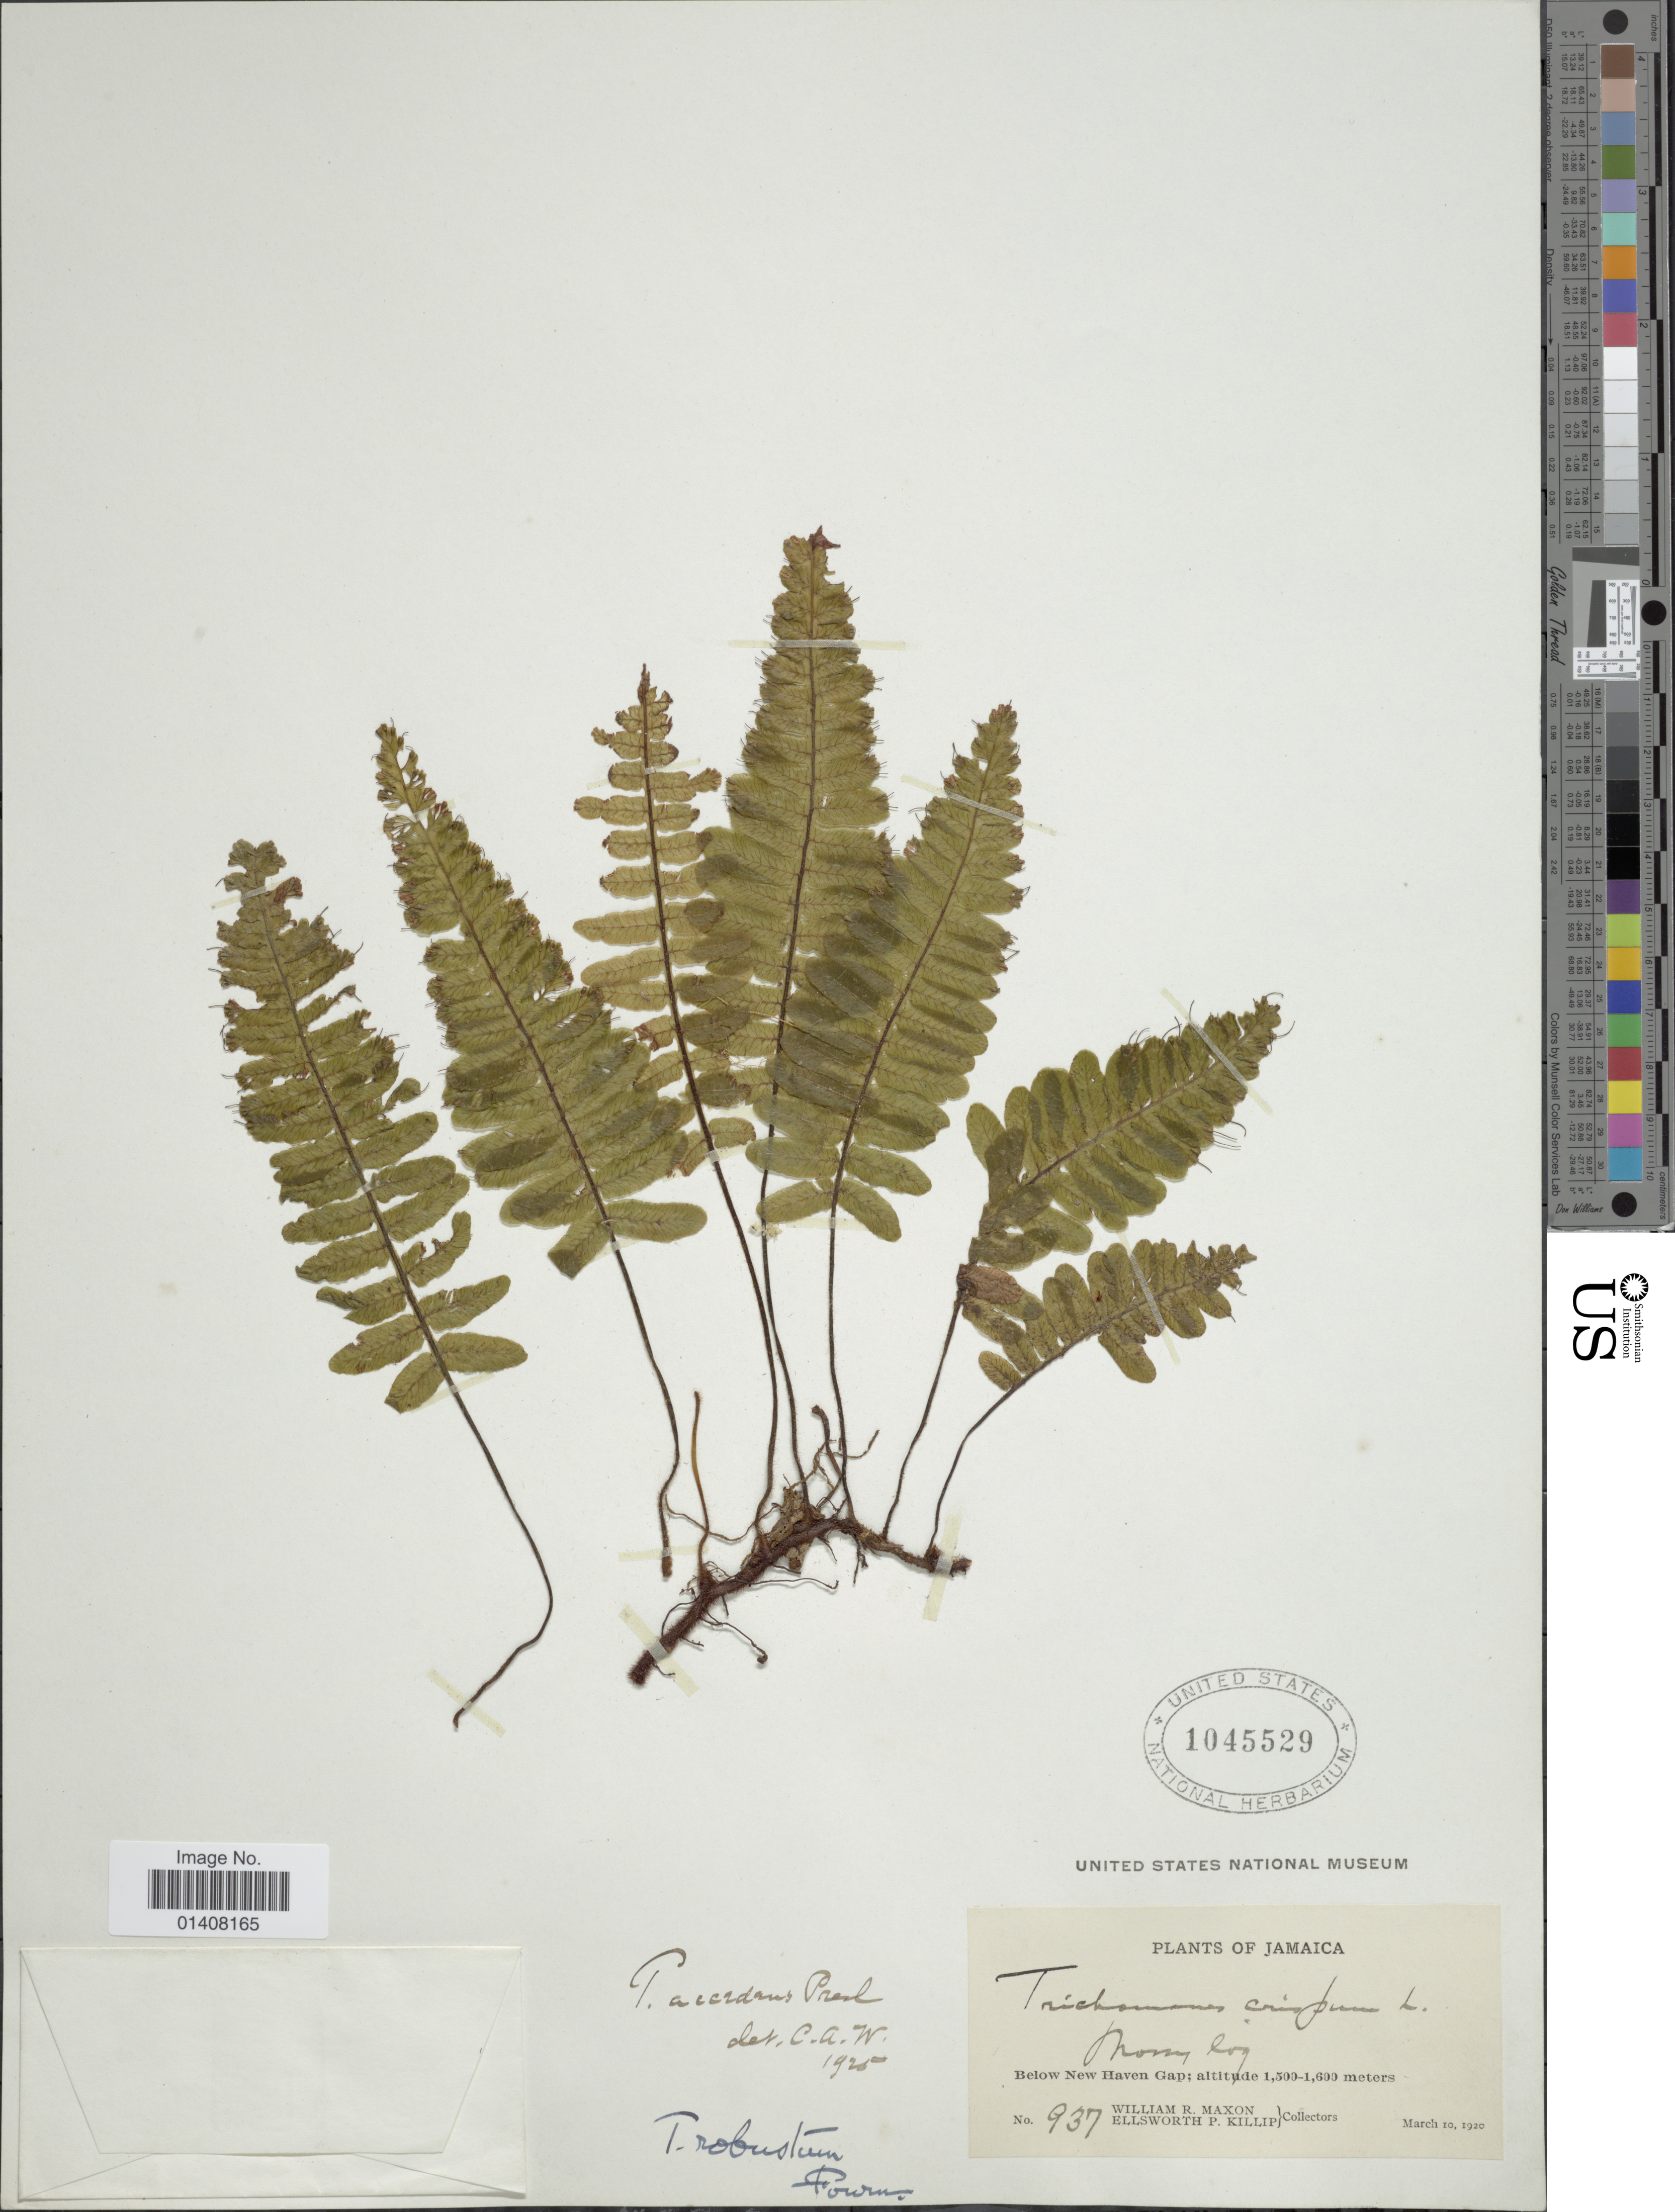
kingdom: Plantae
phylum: Tracheophyta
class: Polypodiopsida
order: Hymenophyllales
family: Hymenophyllaceae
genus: Trichomanes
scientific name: Trichomanes robustum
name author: E. Fourn.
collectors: W. R. Maxon & E. P. Killip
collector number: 937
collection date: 1920-03-10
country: Jamaica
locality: Below New Haven Hap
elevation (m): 1500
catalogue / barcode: US 1045529